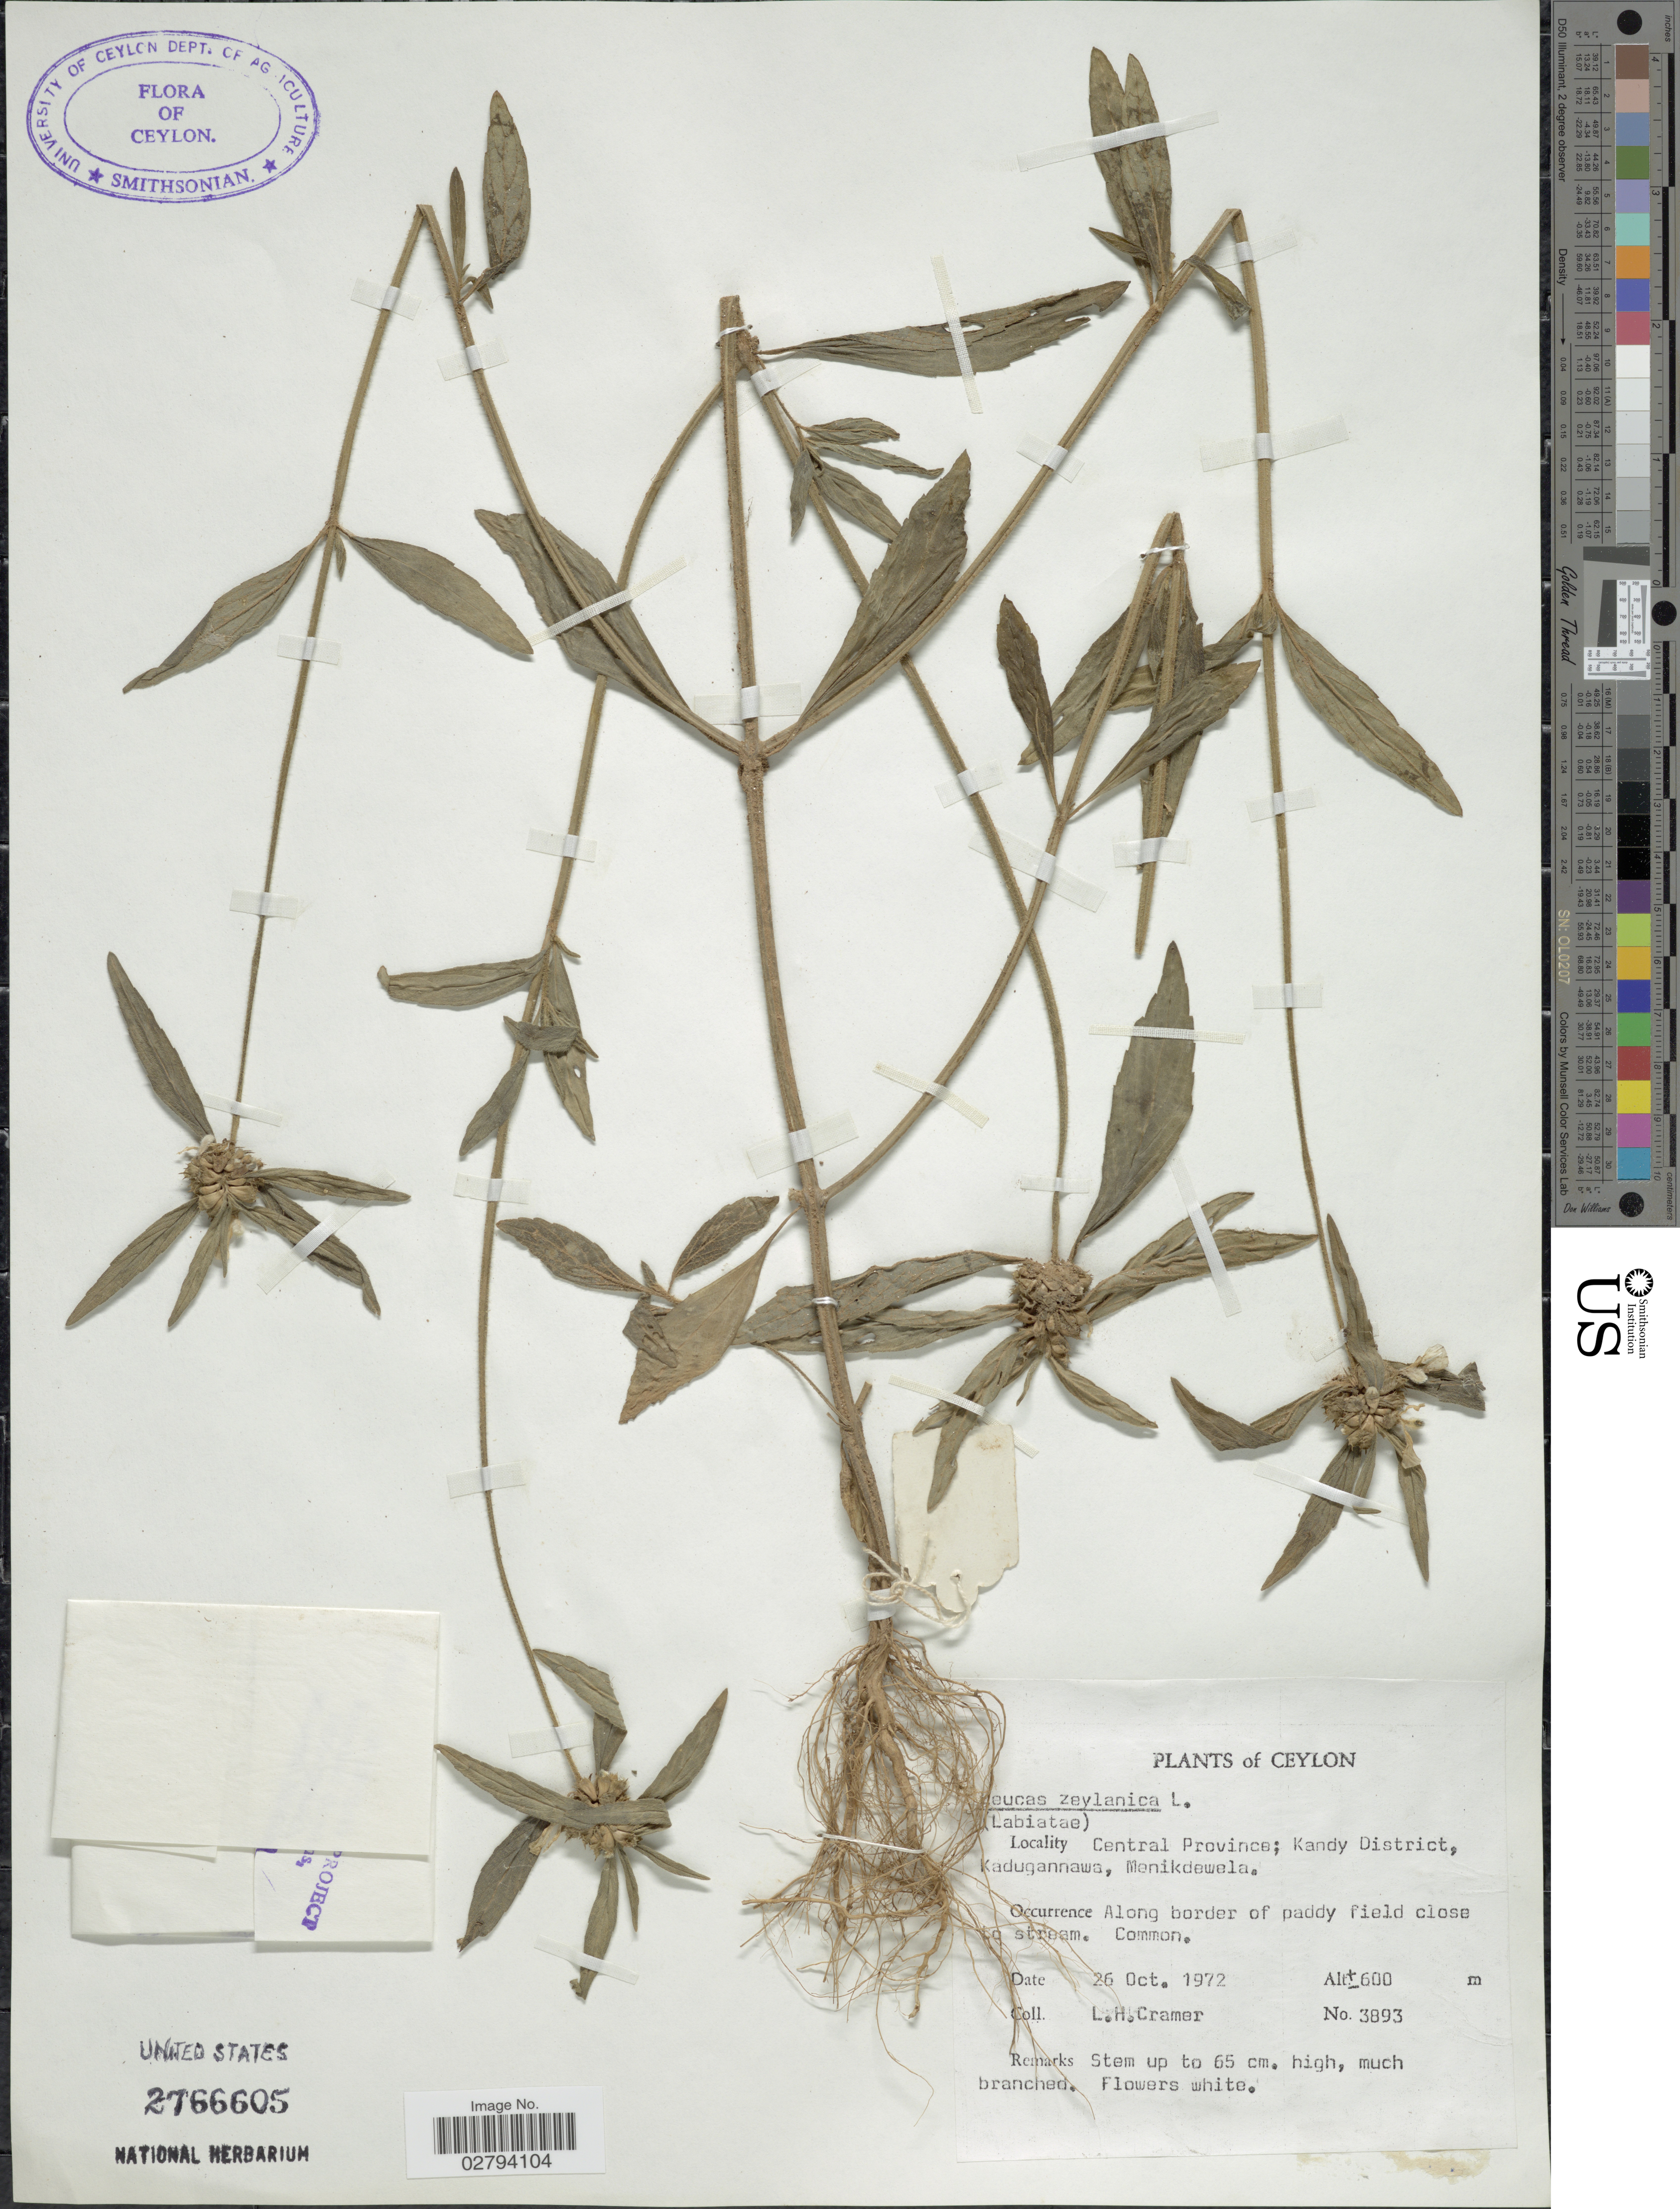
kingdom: Plantae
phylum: Tracheophyta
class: Magnoliopsida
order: Lamiales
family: Lamiaceae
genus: Leucas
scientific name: Leucas zeylanica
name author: (L.) W.T. Aiton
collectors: L. H. Cramer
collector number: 3893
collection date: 1972-10-26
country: Sri Lanka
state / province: Central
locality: Ceylon, Central Province; Kandy District Kadugannawa, Menikdewela.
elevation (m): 600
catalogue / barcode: US 2766605